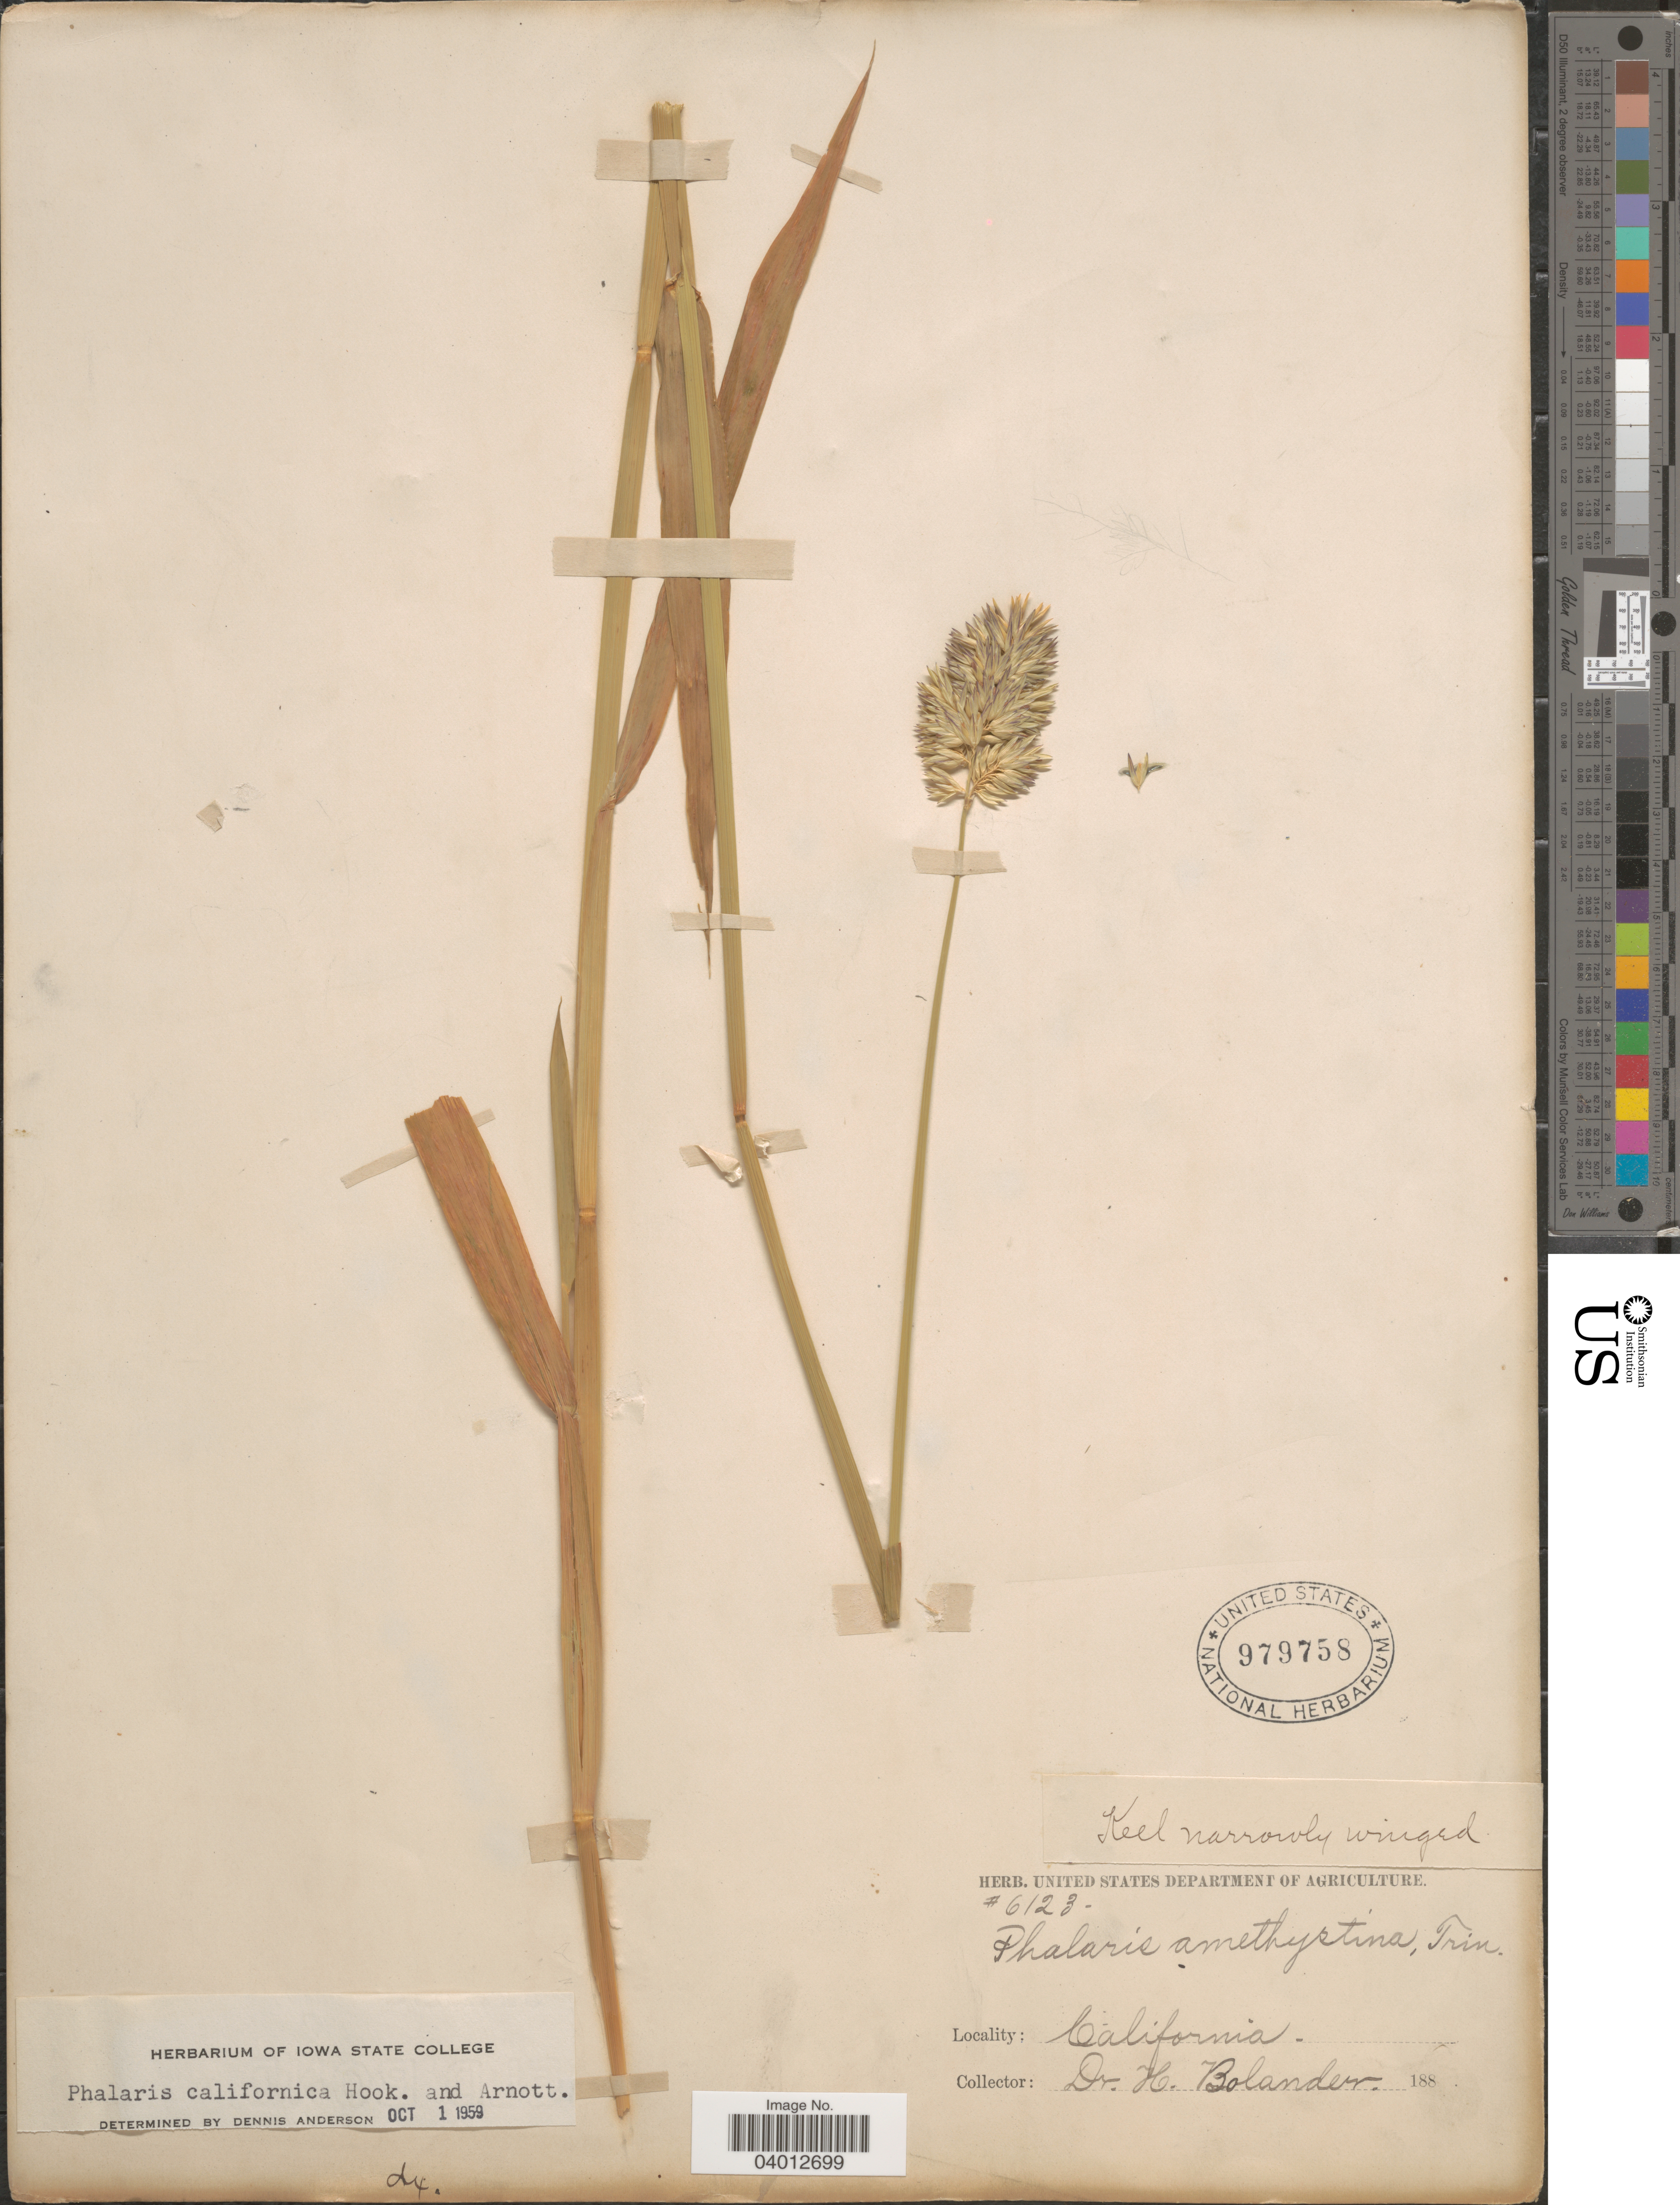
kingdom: Plantae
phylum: Tracheophyta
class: Liliopsida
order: Poales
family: Poaceae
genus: Phalaris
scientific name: Phalaris californica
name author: Hook. & Arn.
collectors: H. Bolander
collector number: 6123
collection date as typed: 188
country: United States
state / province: California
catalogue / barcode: US 979758